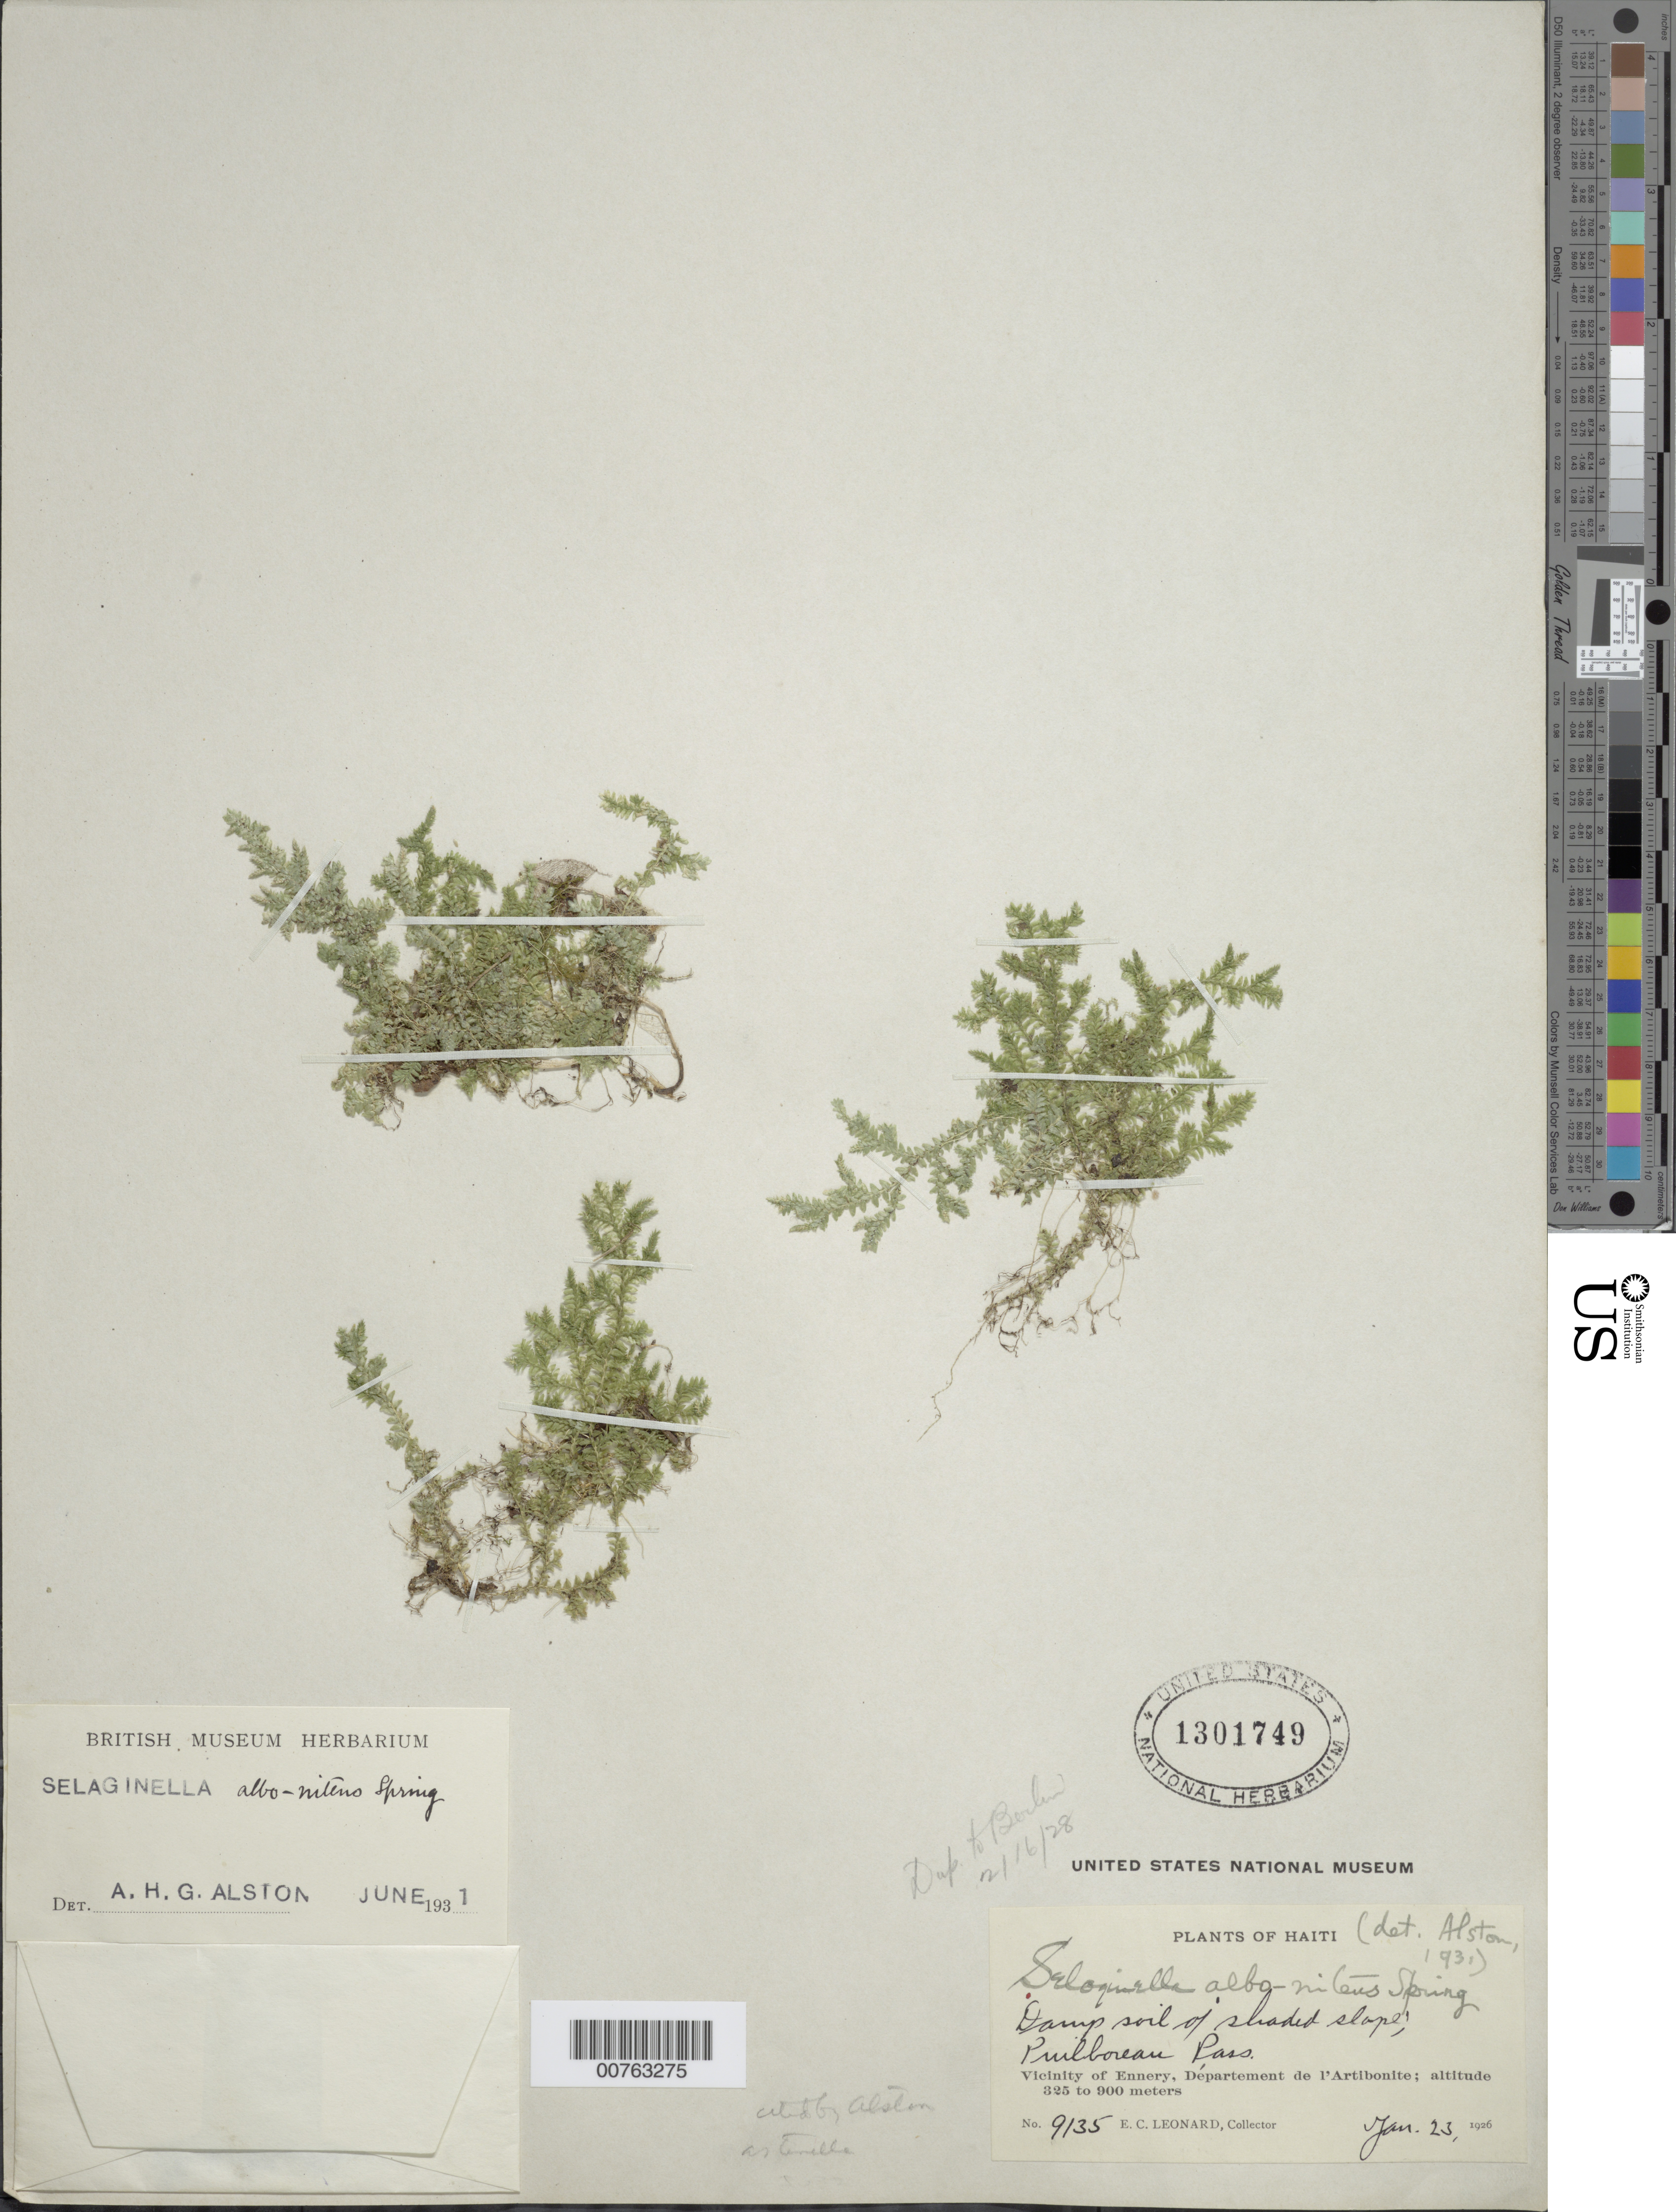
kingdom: Plantae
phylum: Tracheophyta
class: Lycopodiopsida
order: Selaginellales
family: Selaginellaceae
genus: Selaginella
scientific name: Selaginella tenella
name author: (P. Beauv.) Spring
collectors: E. C. Leonard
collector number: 9135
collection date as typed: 23 Jan 1926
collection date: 1926-01-23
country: Haiti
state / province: Artibonite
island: Hispaniola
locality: Vicinity of Ennery, Departement de l'Artibonite, Puilboreau Pass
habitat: Damp soil of shaded slope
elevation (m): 325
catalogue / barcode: US 1301749